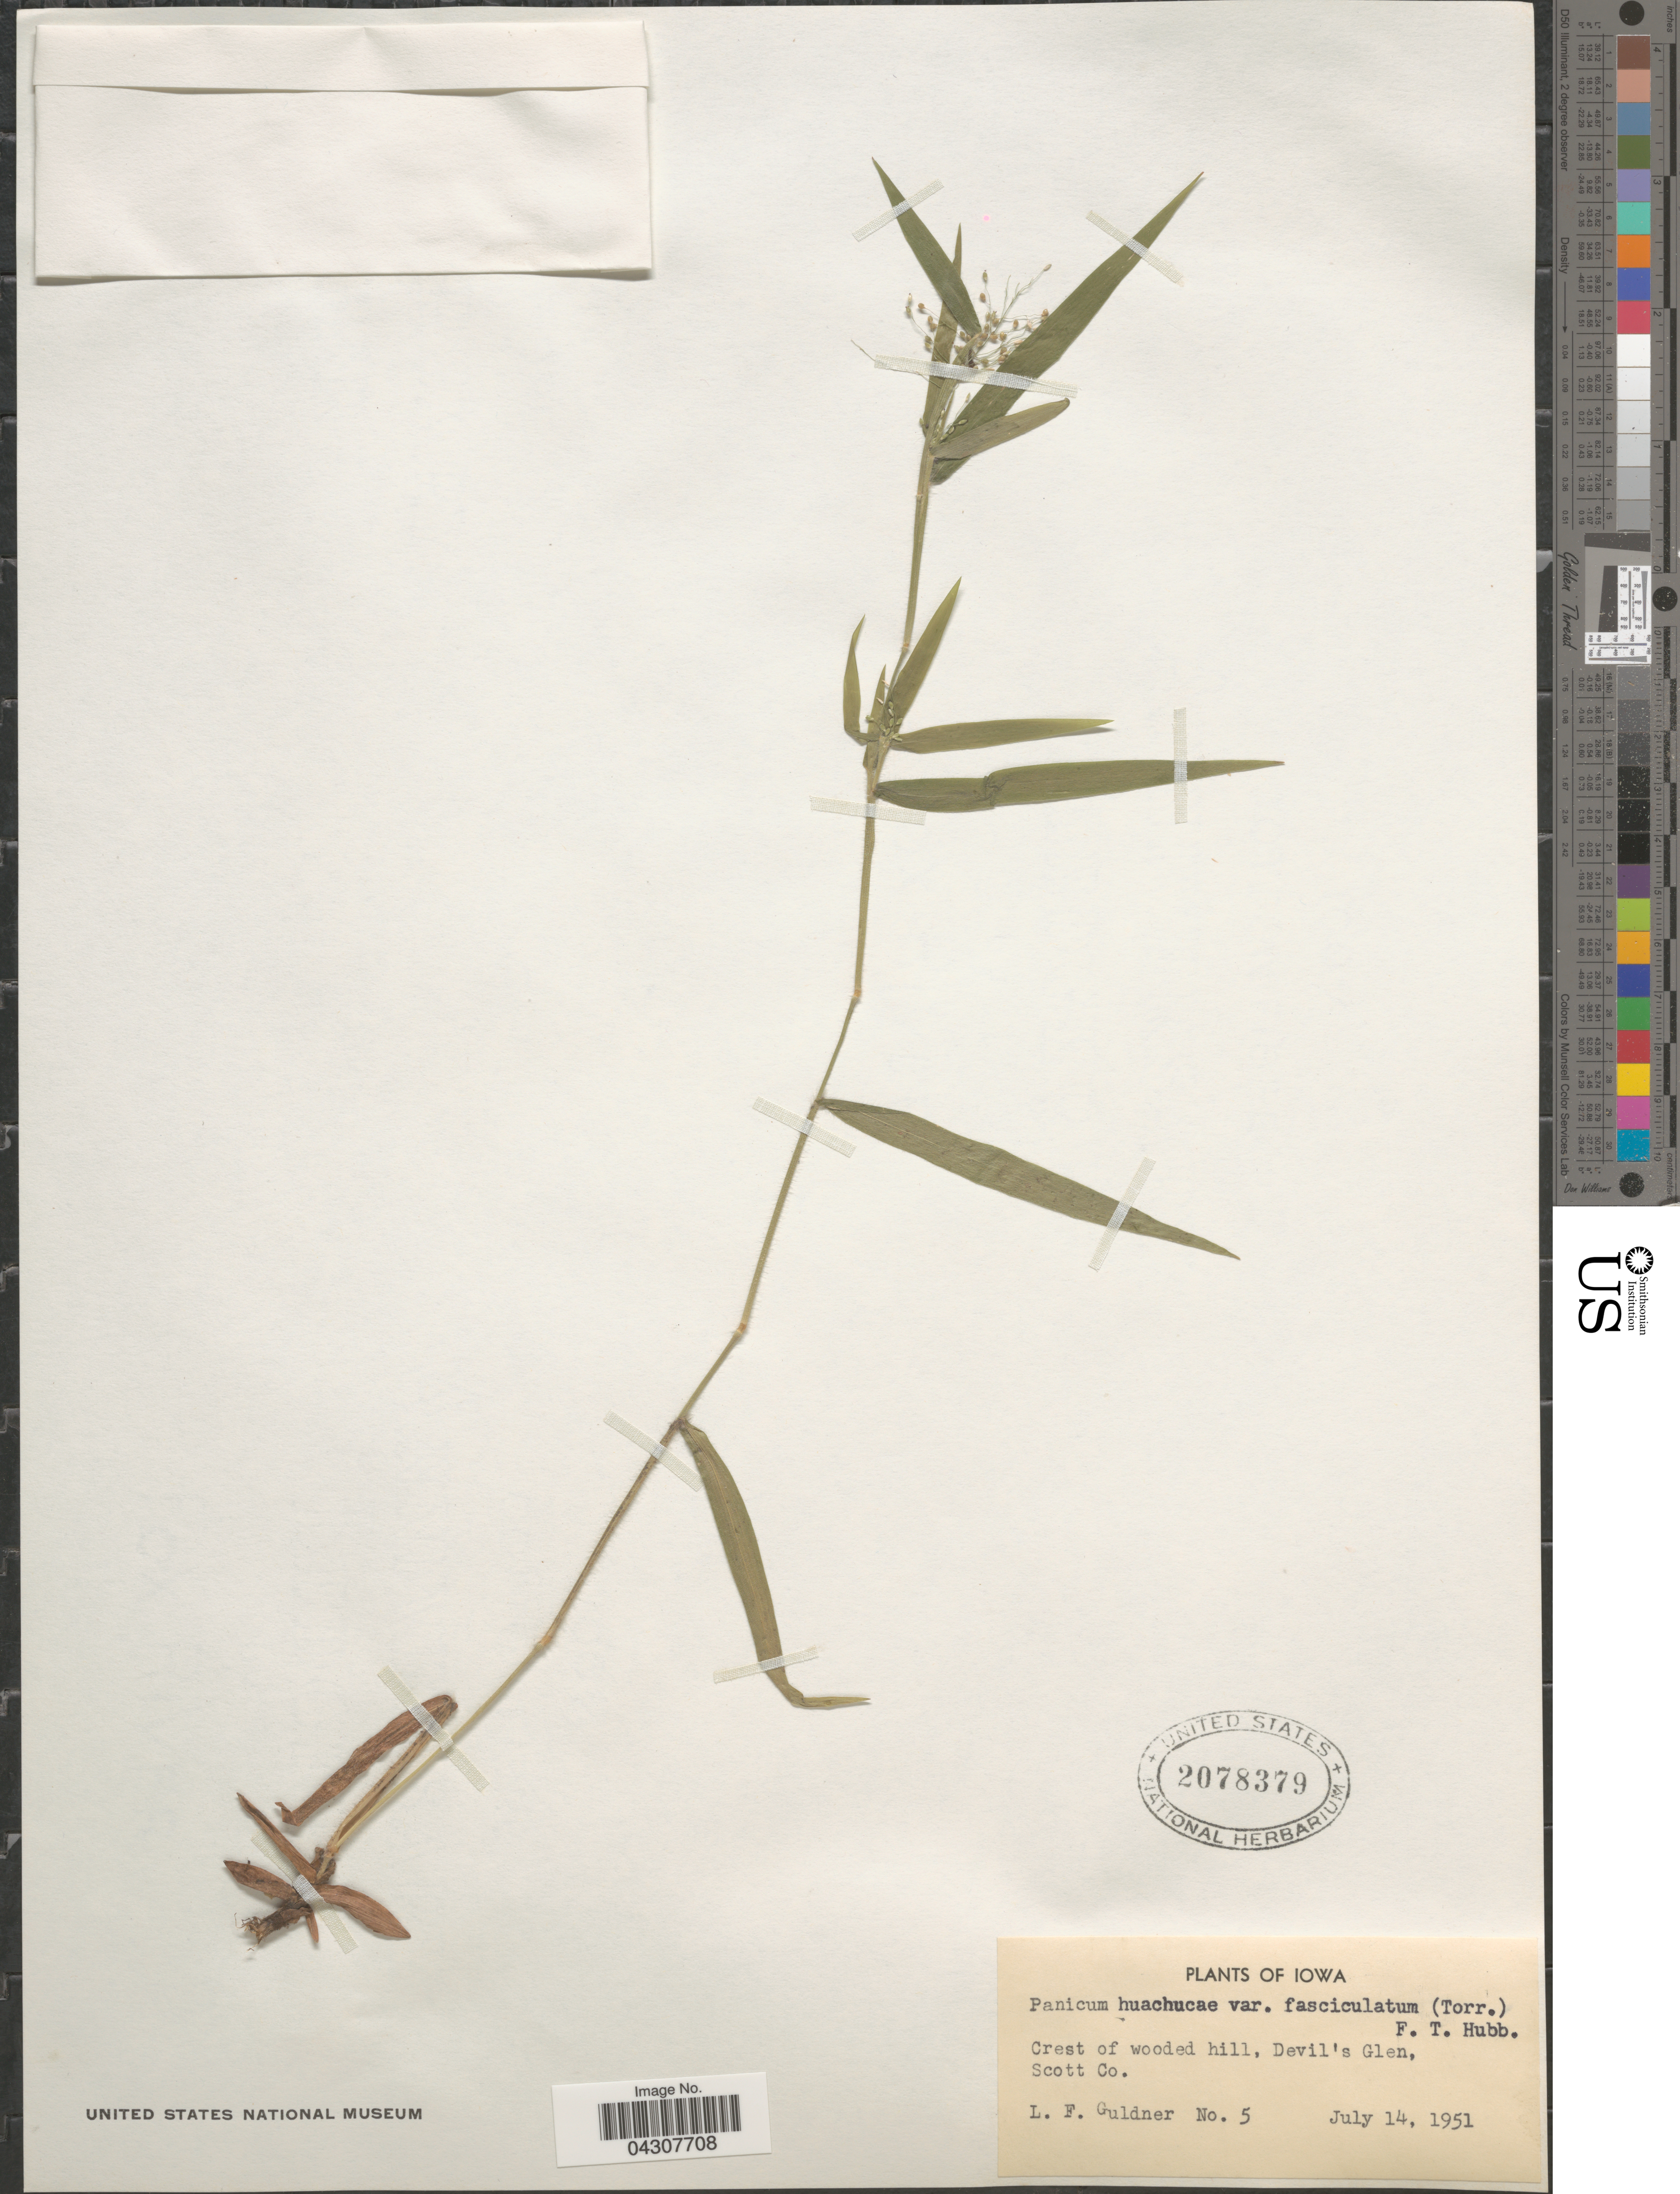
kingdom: Plantae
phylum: Tracheophyta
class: Liliopsida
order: Poales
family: Poaceae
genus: Dichanthelium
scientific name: Dichanthelium acuminatum var. acuminatum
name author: (Sw.) Gould & C.A. Clark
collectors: L. Guldner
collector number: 5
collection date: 1951-07-14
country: United States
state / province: Iowa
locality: Crest of wooded hill, Devil's Glen, Scott Co.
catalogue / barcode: US 2078379